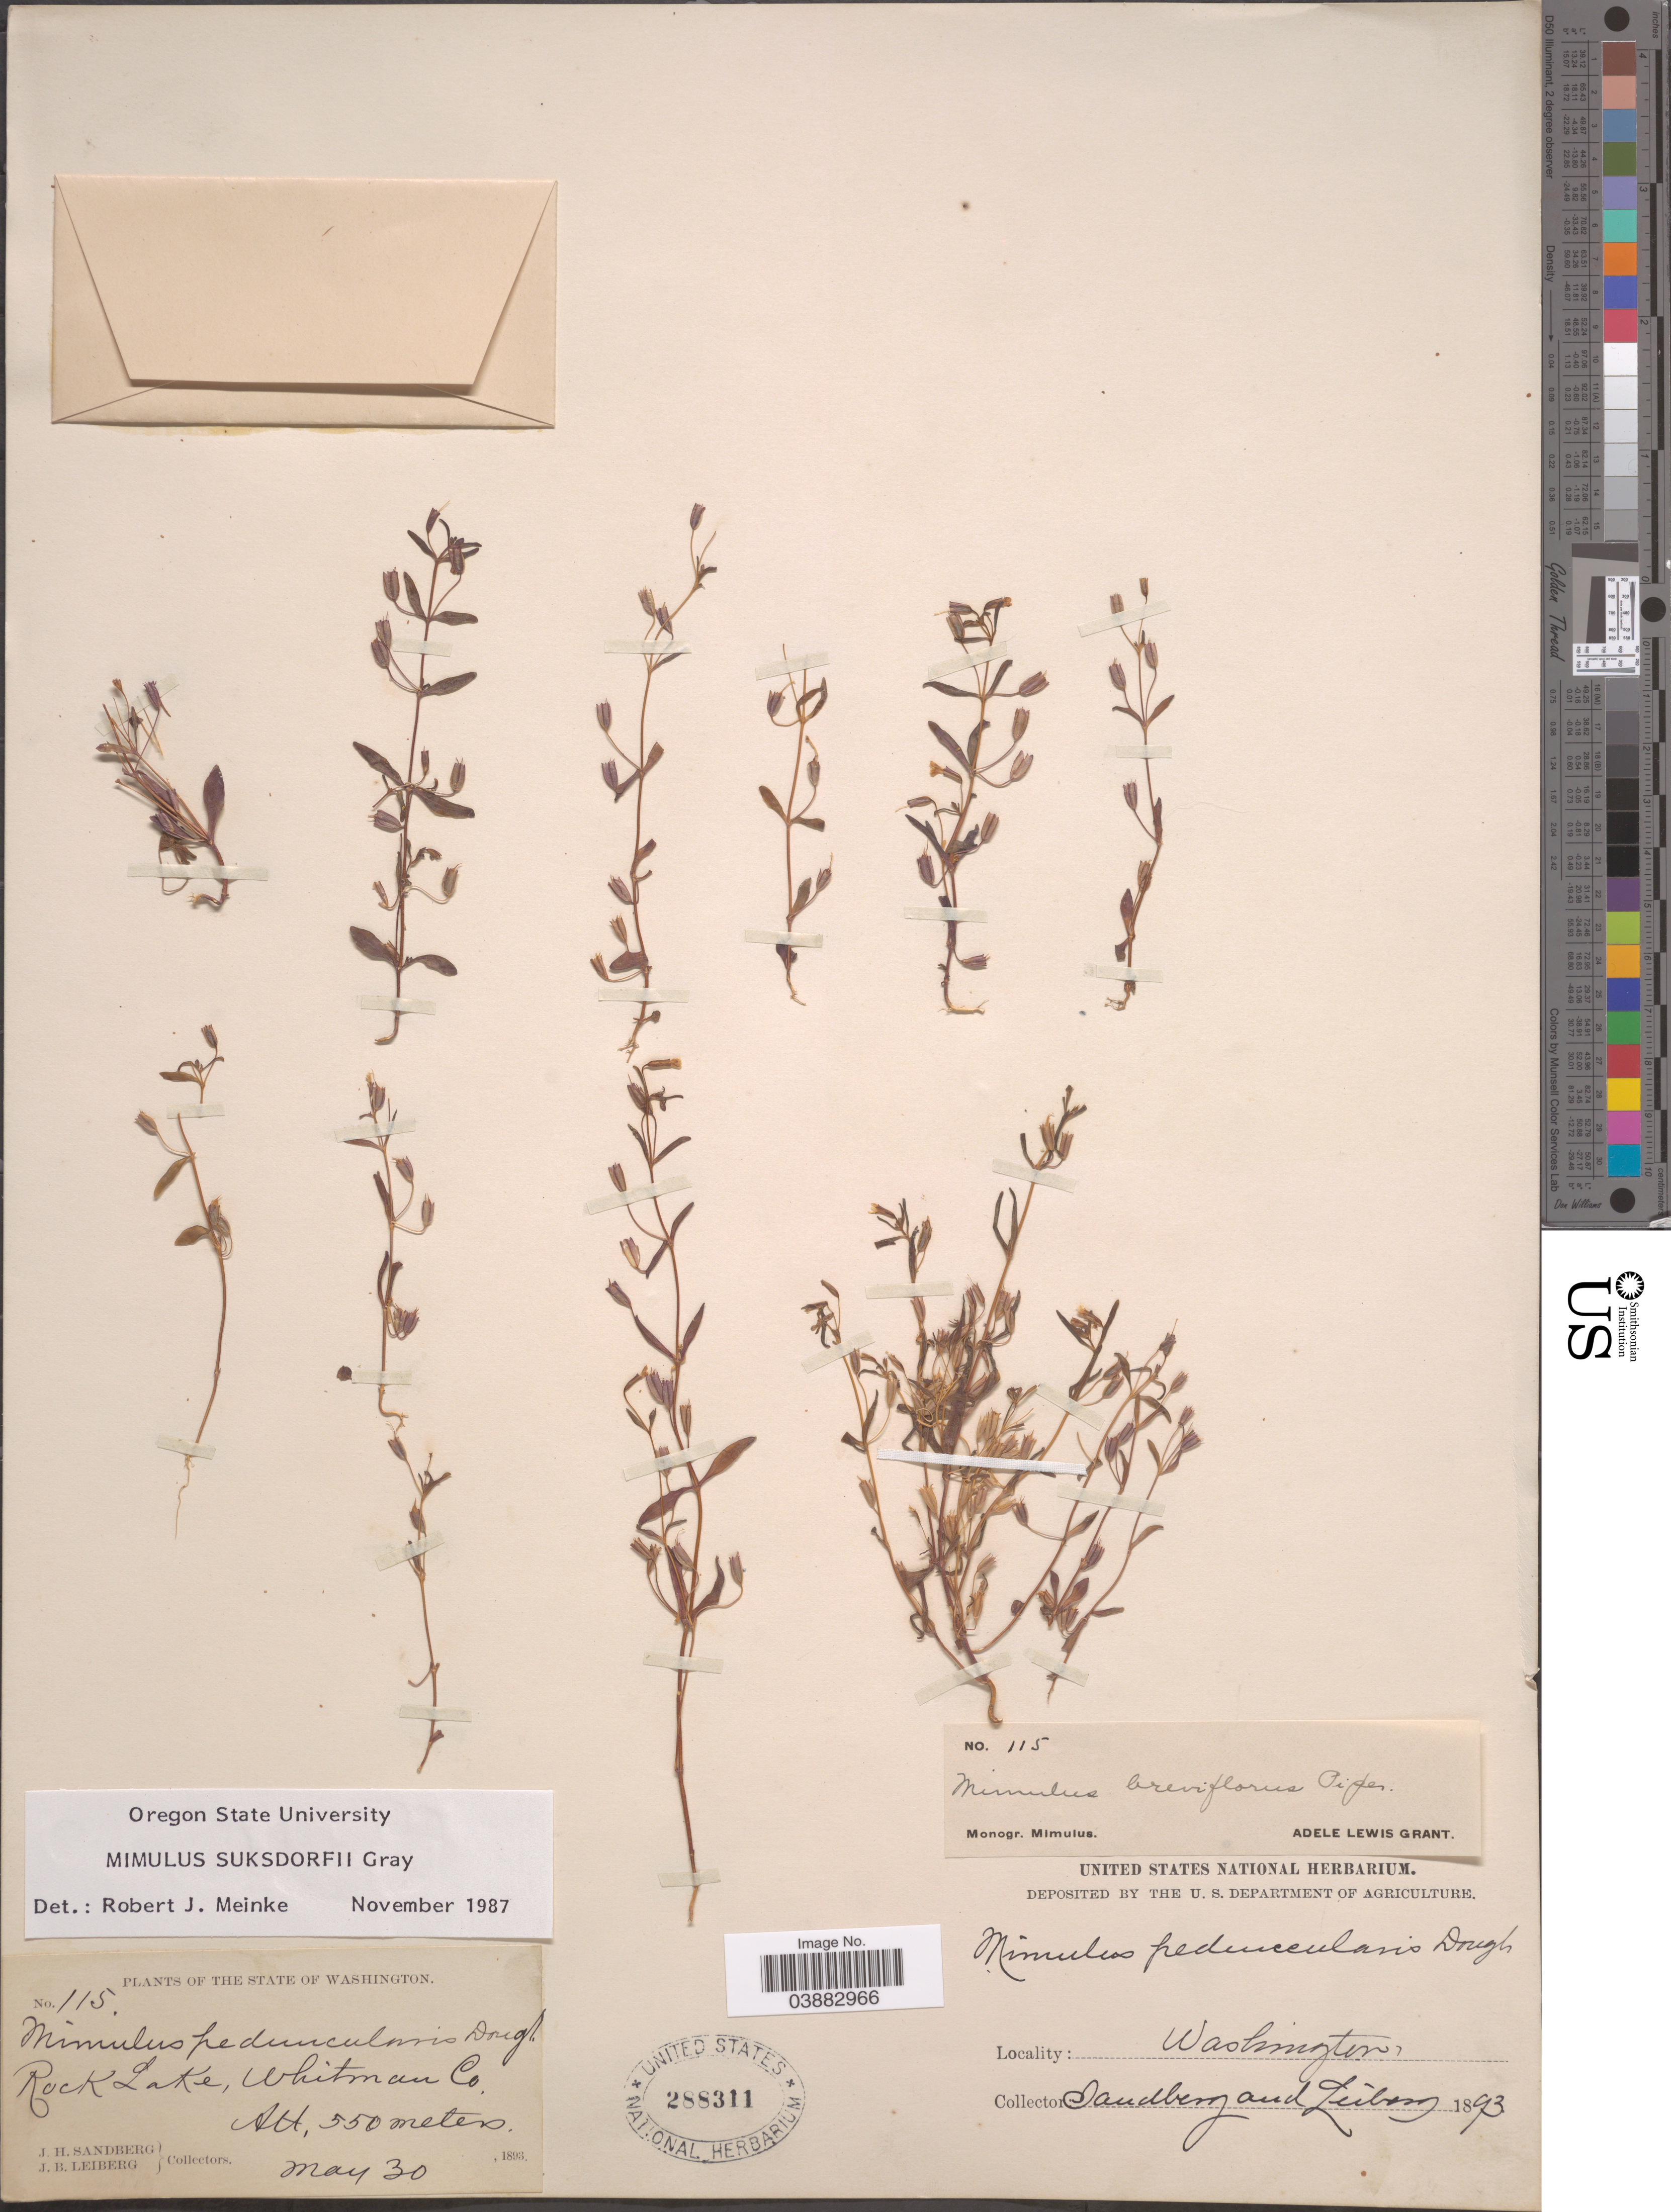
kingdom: Plantae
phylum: Tracheophyta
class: Magnoliopsida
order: Lamiales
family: Phrymaceae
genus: Mimulus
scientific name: Mimulus suksdorfii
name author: A. Gray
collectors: J. H. Sandberg & J. B. Leiberg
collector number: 115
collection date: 1893-05-30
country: United States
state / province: Washington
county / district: Whitman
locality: Rock Lake, Whitman Co.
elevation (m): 550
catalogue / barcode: US 288311